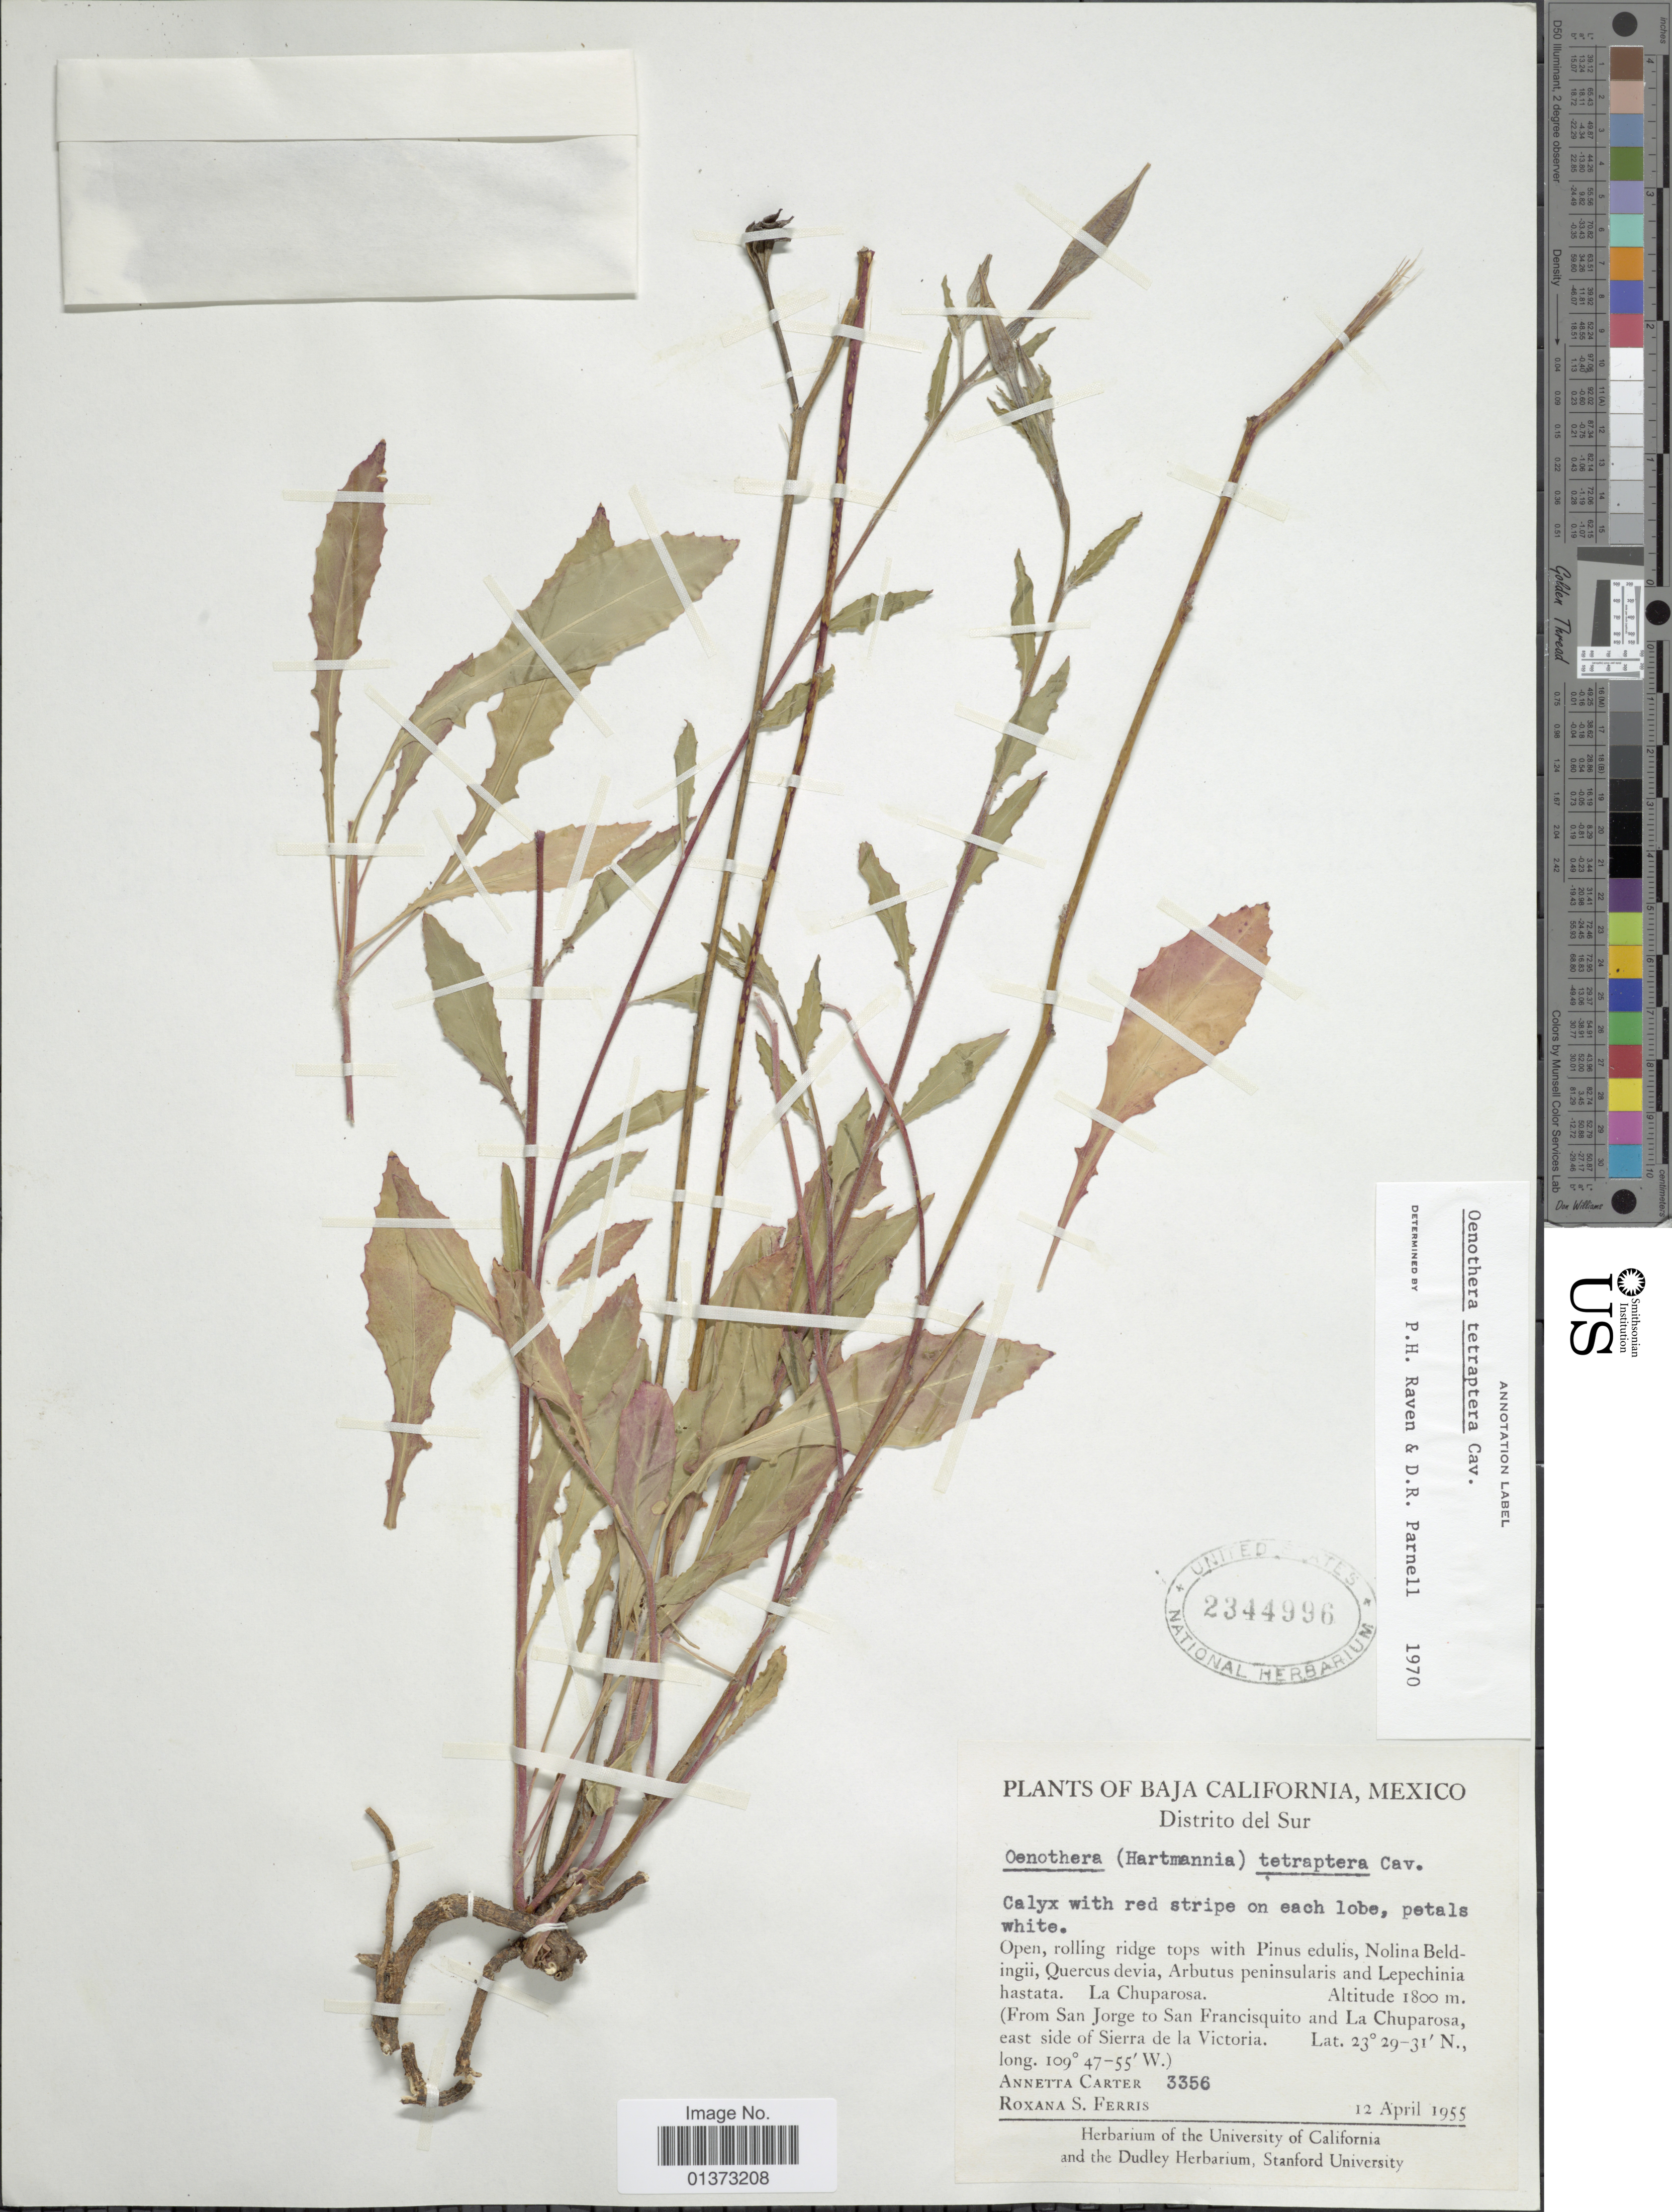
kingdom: Plantae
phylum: Tracheophyta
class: Magnoliopsida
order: Myrtales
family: Onagraceae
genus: Oenothera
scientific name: Oenothera tetraptera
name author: Cav.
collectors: A. Carter & R. S. Ferris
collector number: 3356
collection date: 1955-04-12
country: Mexico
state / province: Baja California Sur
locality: Distrito del Sur, Nolina Beldingii, La Chuparosa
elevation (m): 1800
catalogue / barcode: US 2344996